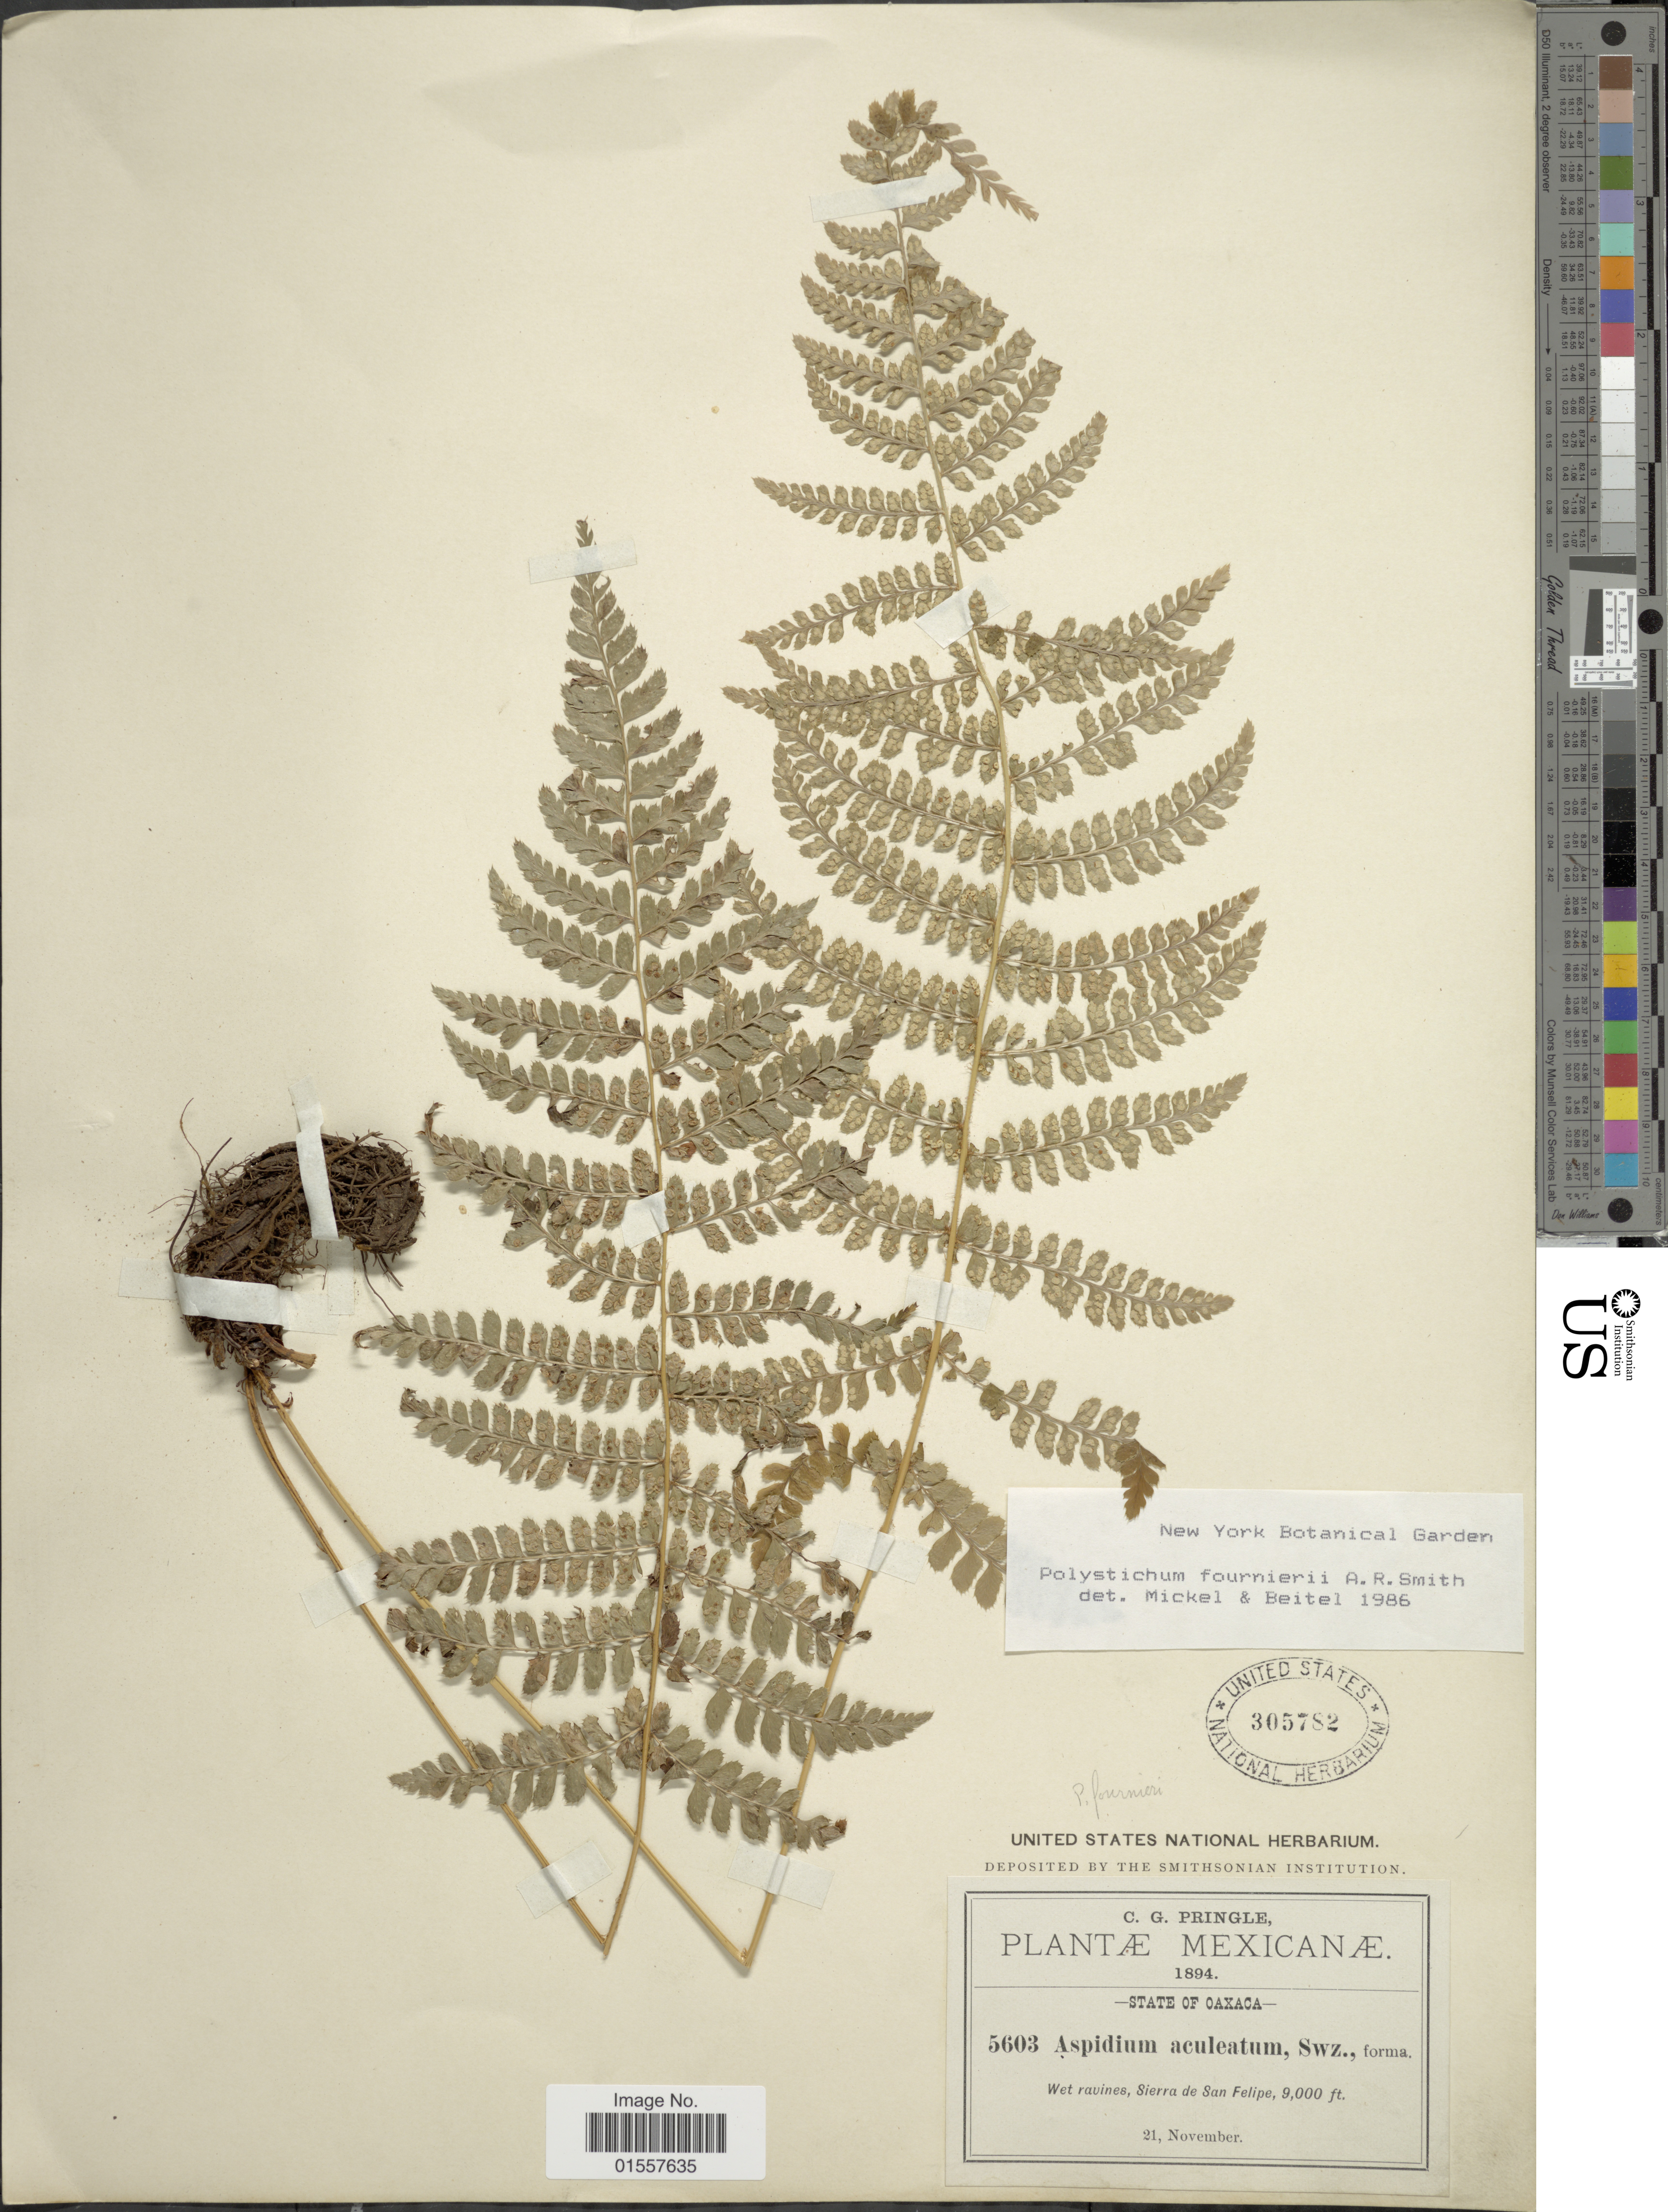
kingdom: Plantae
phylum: Tracheophyta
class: Polypodiopsida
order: Polypodiales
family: Dryopteridaceae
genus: Polystichum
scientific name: Polystichum fournieri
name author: A.R. Sm.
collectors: C. G. Pringle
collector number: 5603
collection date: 1894-11-21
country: Mexico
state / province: Oaxaca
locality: Mexicanae, State of Oaxaca, Sierra de San Felipe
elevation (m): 2743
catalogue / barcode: US 305782